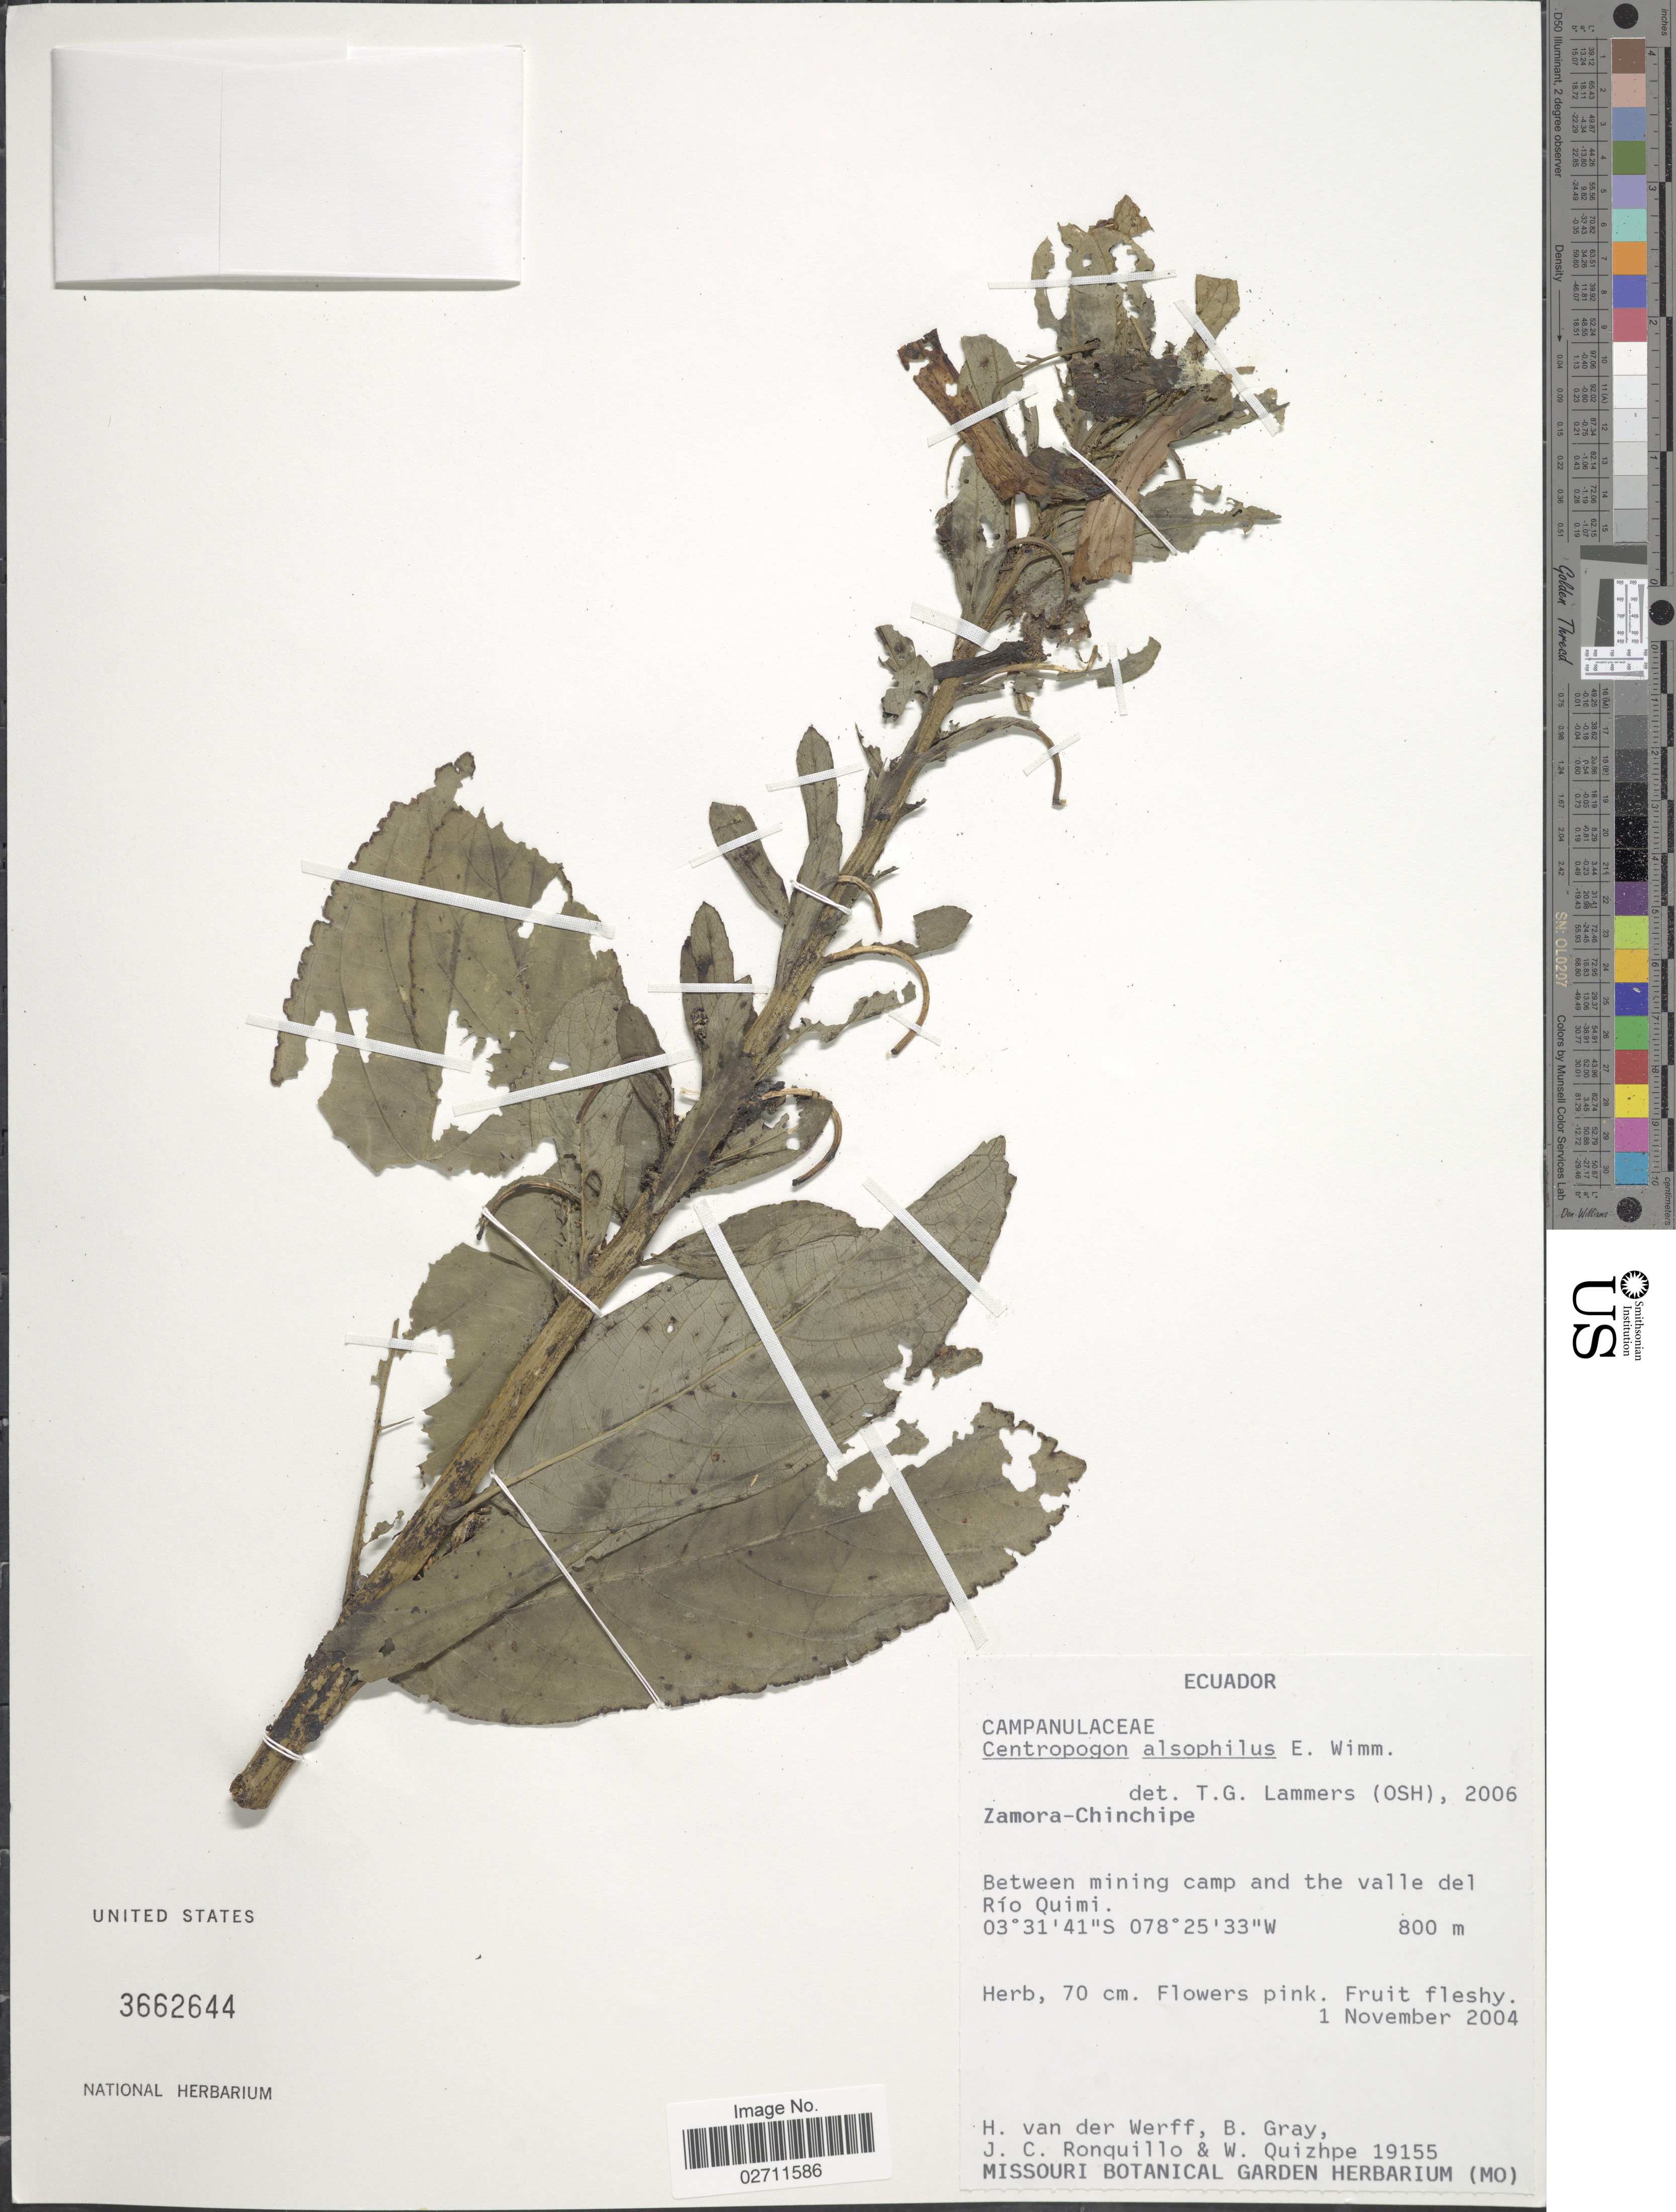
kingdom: Plantae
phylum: Tracheophyta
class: Magnoliopsida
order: Asterales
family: Campanulaceae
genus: Centropogon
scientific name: Centropogon alsophilus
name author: E. Wimm. in J.F. Macbr.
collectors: H. van der Werff, B. Gray, J. Ronquillo & W. Quizhpe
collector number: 19155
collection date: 2004-11-01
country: Ecuador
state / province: Zamora-Chinchipe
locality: Between mining camp and the valle del Rio Quimi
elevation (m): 800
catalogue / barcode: US 3662644